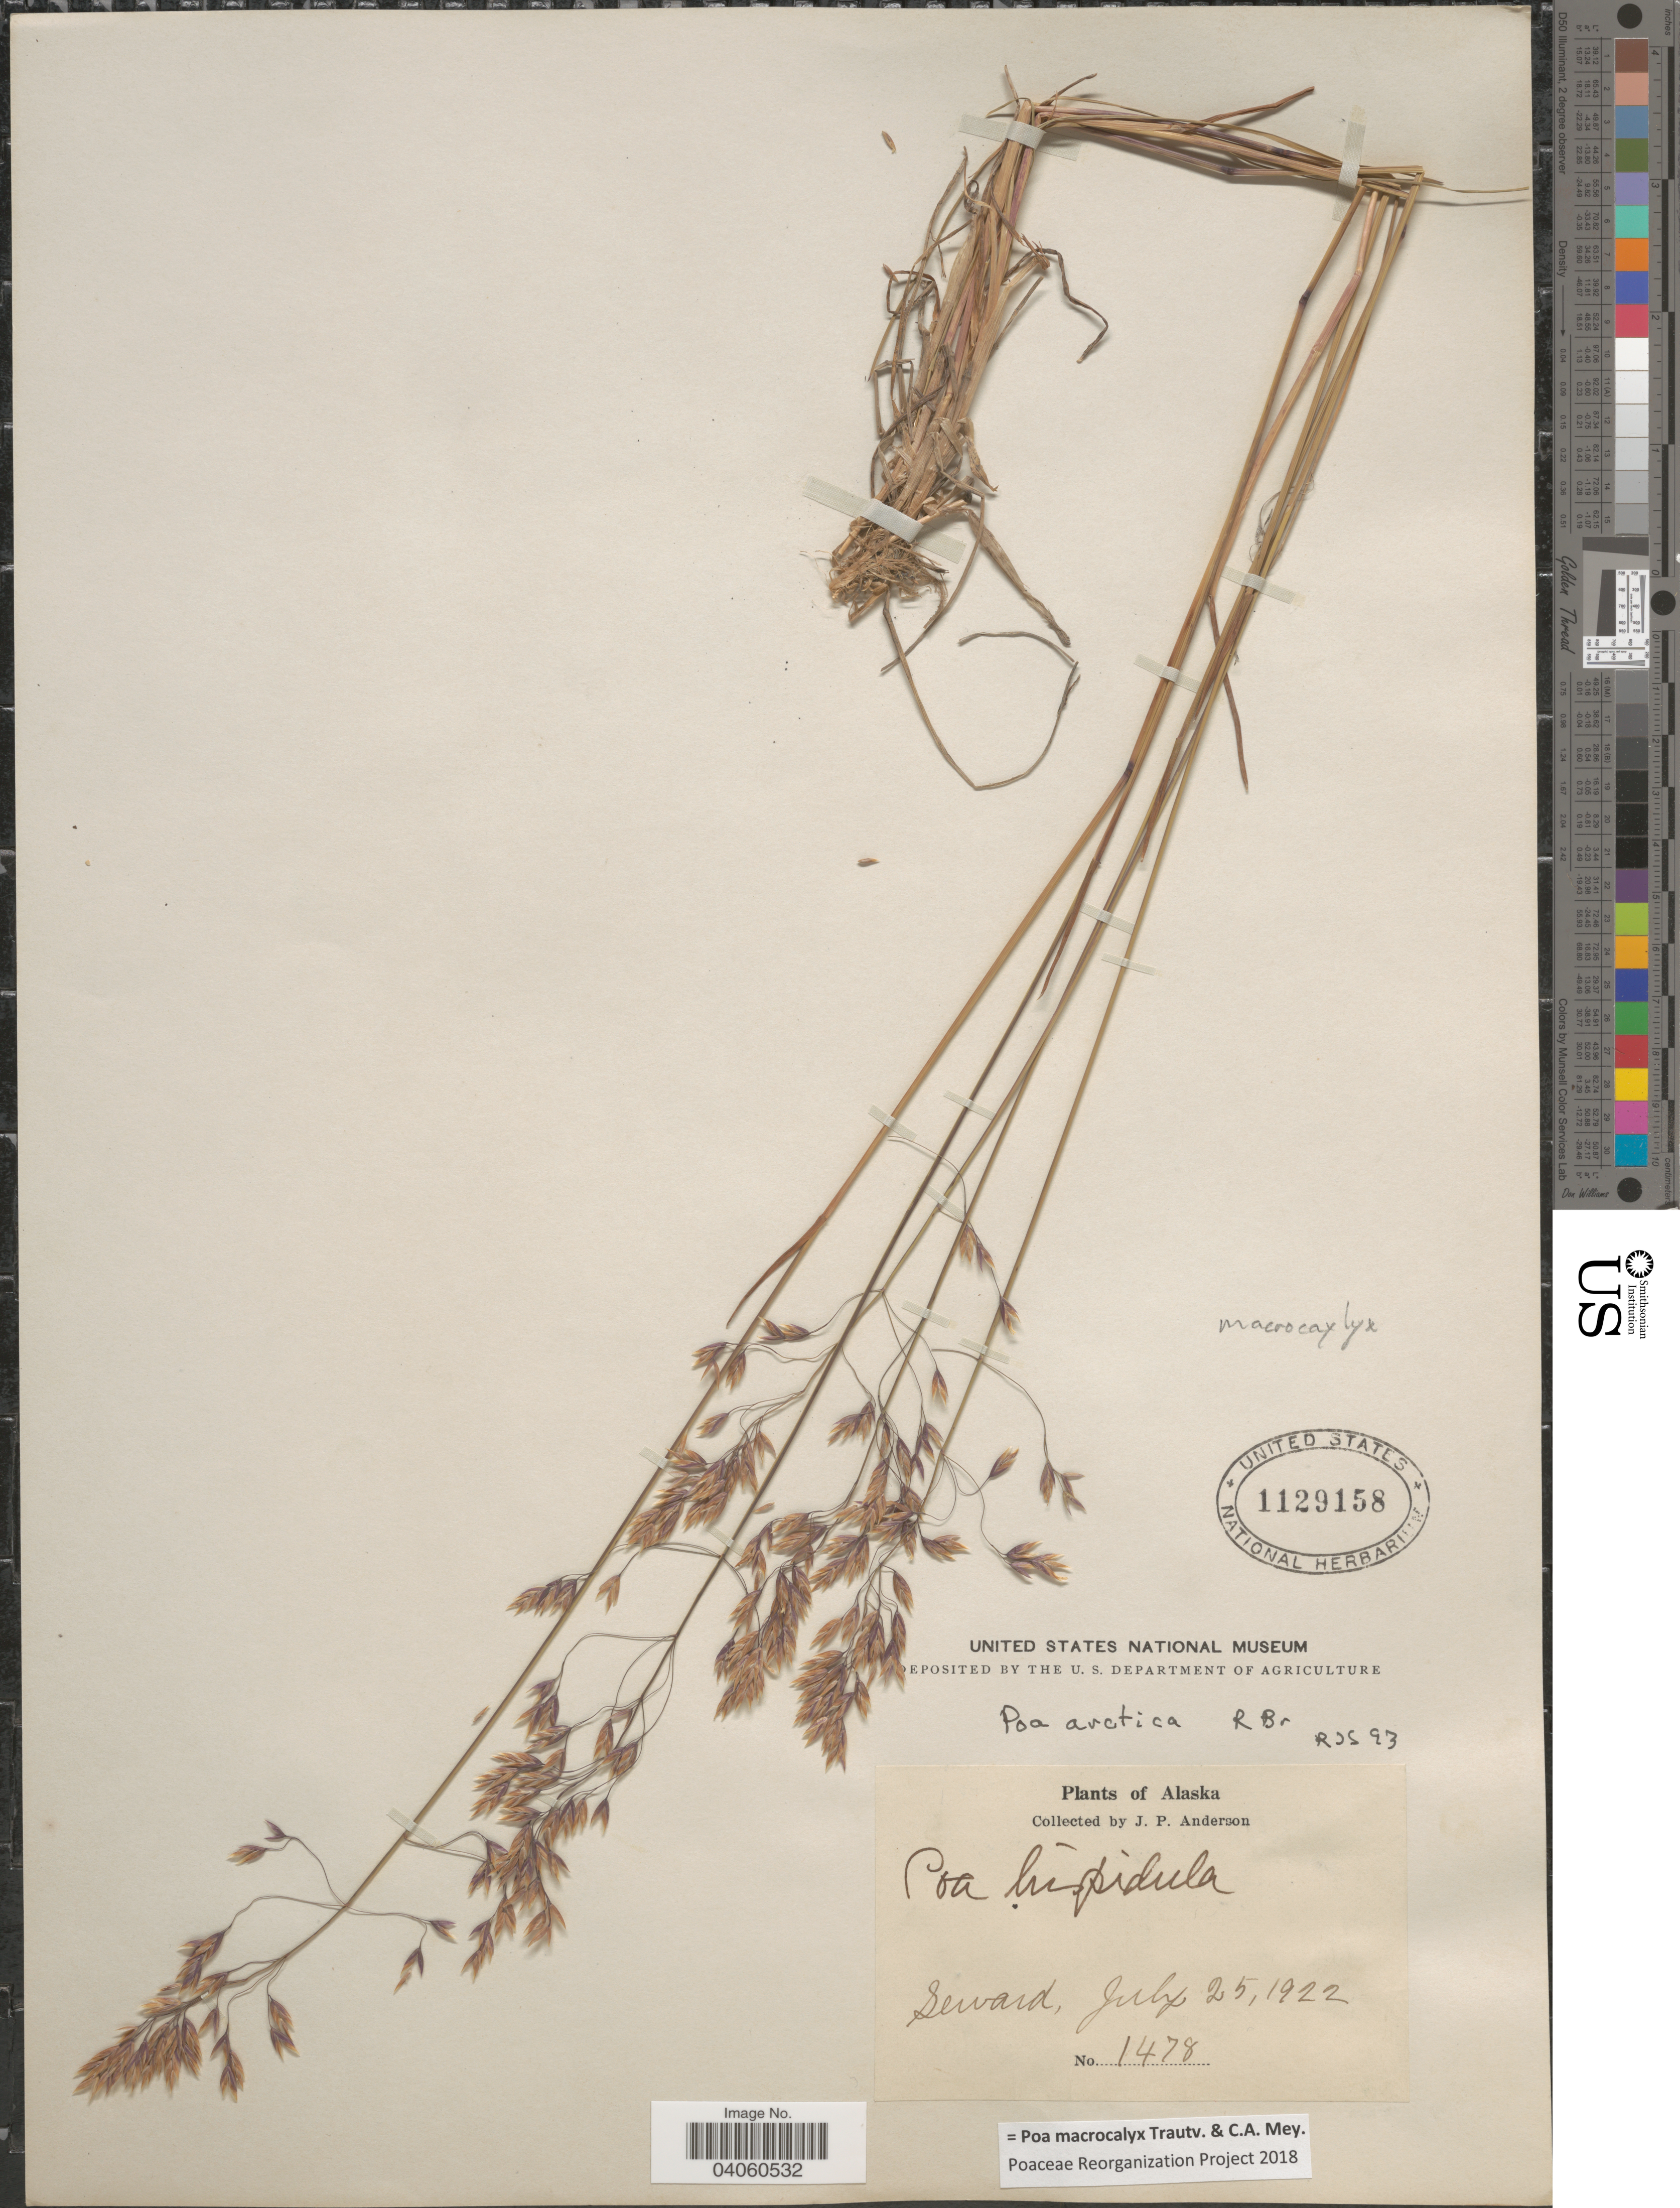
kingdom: Plantae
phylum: Tracheophyta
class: Liliopsida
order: Poales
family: Poaceae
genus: Poa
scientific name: Poa macrocalyx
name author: Trautv. & C.A. Mey.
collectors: J. P. Anderson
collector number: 1478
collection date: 1922-07-25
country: United States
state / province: Alaska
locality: Seward.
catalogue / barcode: US 1129158